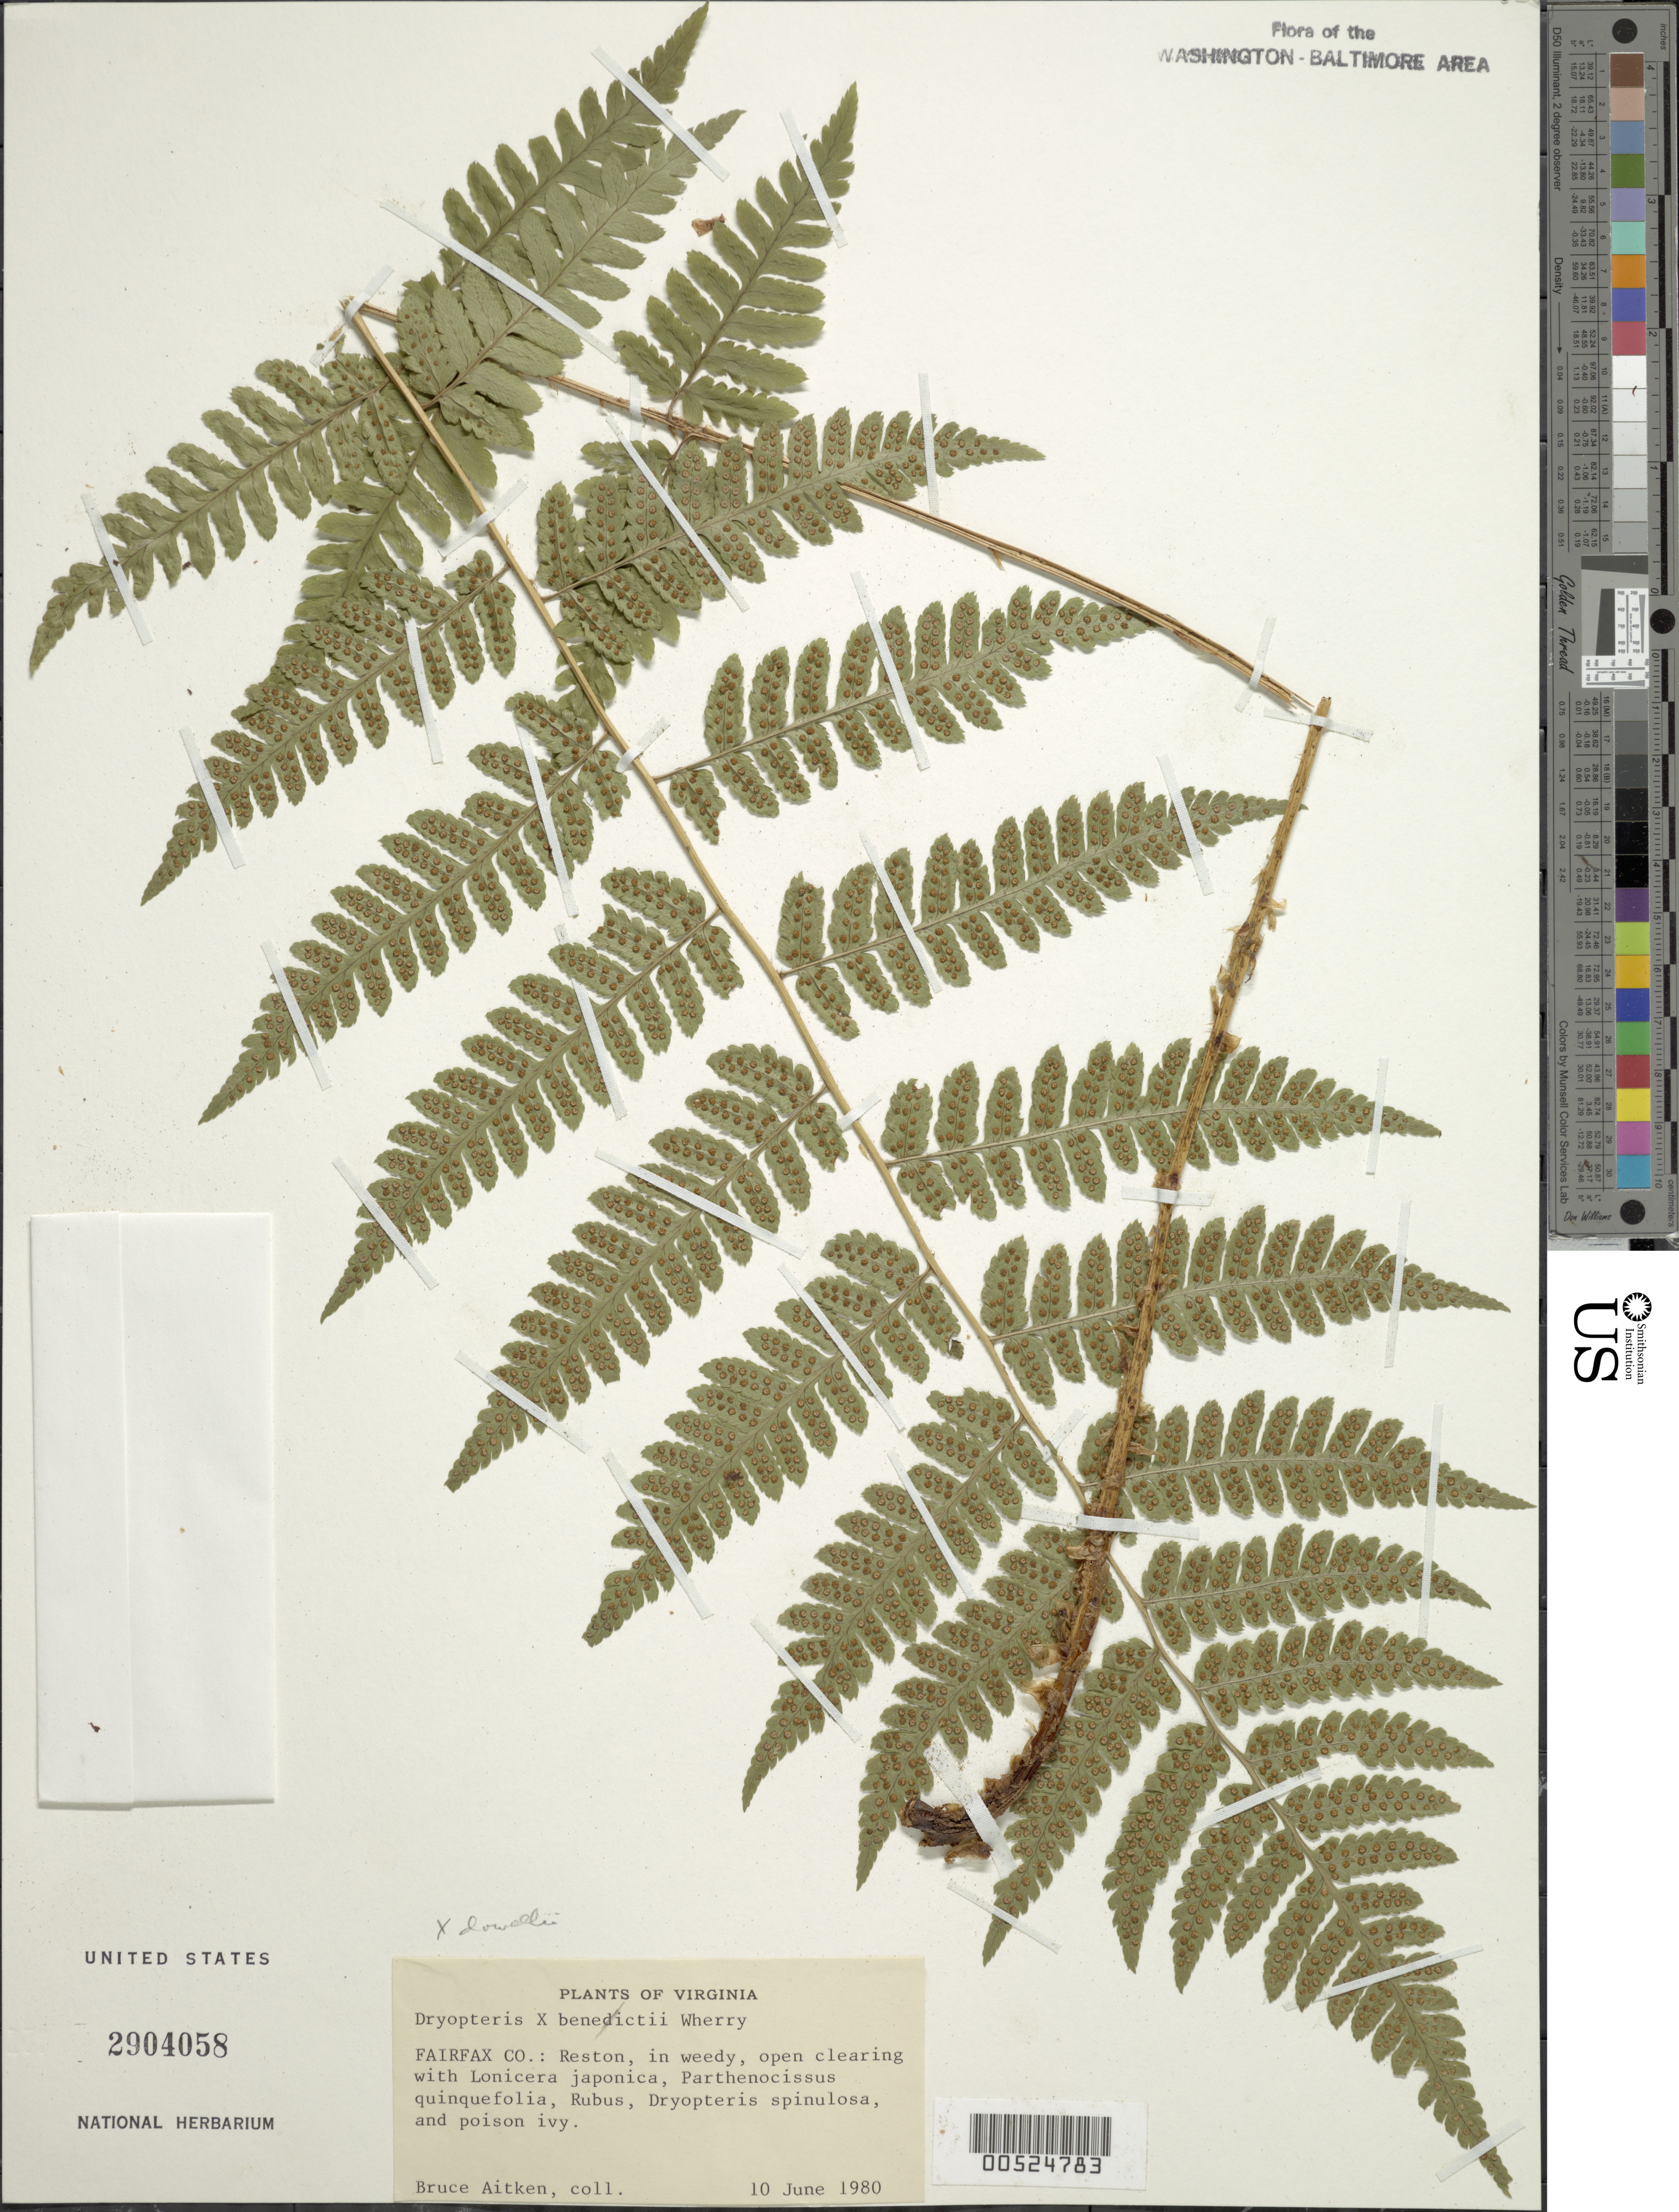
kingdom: Plantae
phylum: Tracheophyta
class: Polypodiopsida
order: Polypodiales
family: Dryopteridaceae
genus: Dryopteris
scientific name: Dryopteris intermedia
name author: (Muhl.) A. Gray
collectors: B. Aitken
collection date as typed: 10 Jun 1980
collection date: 1980-06-10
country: United States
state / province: Virginia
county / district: Fairfax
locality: Reston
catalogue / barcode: US 2904058